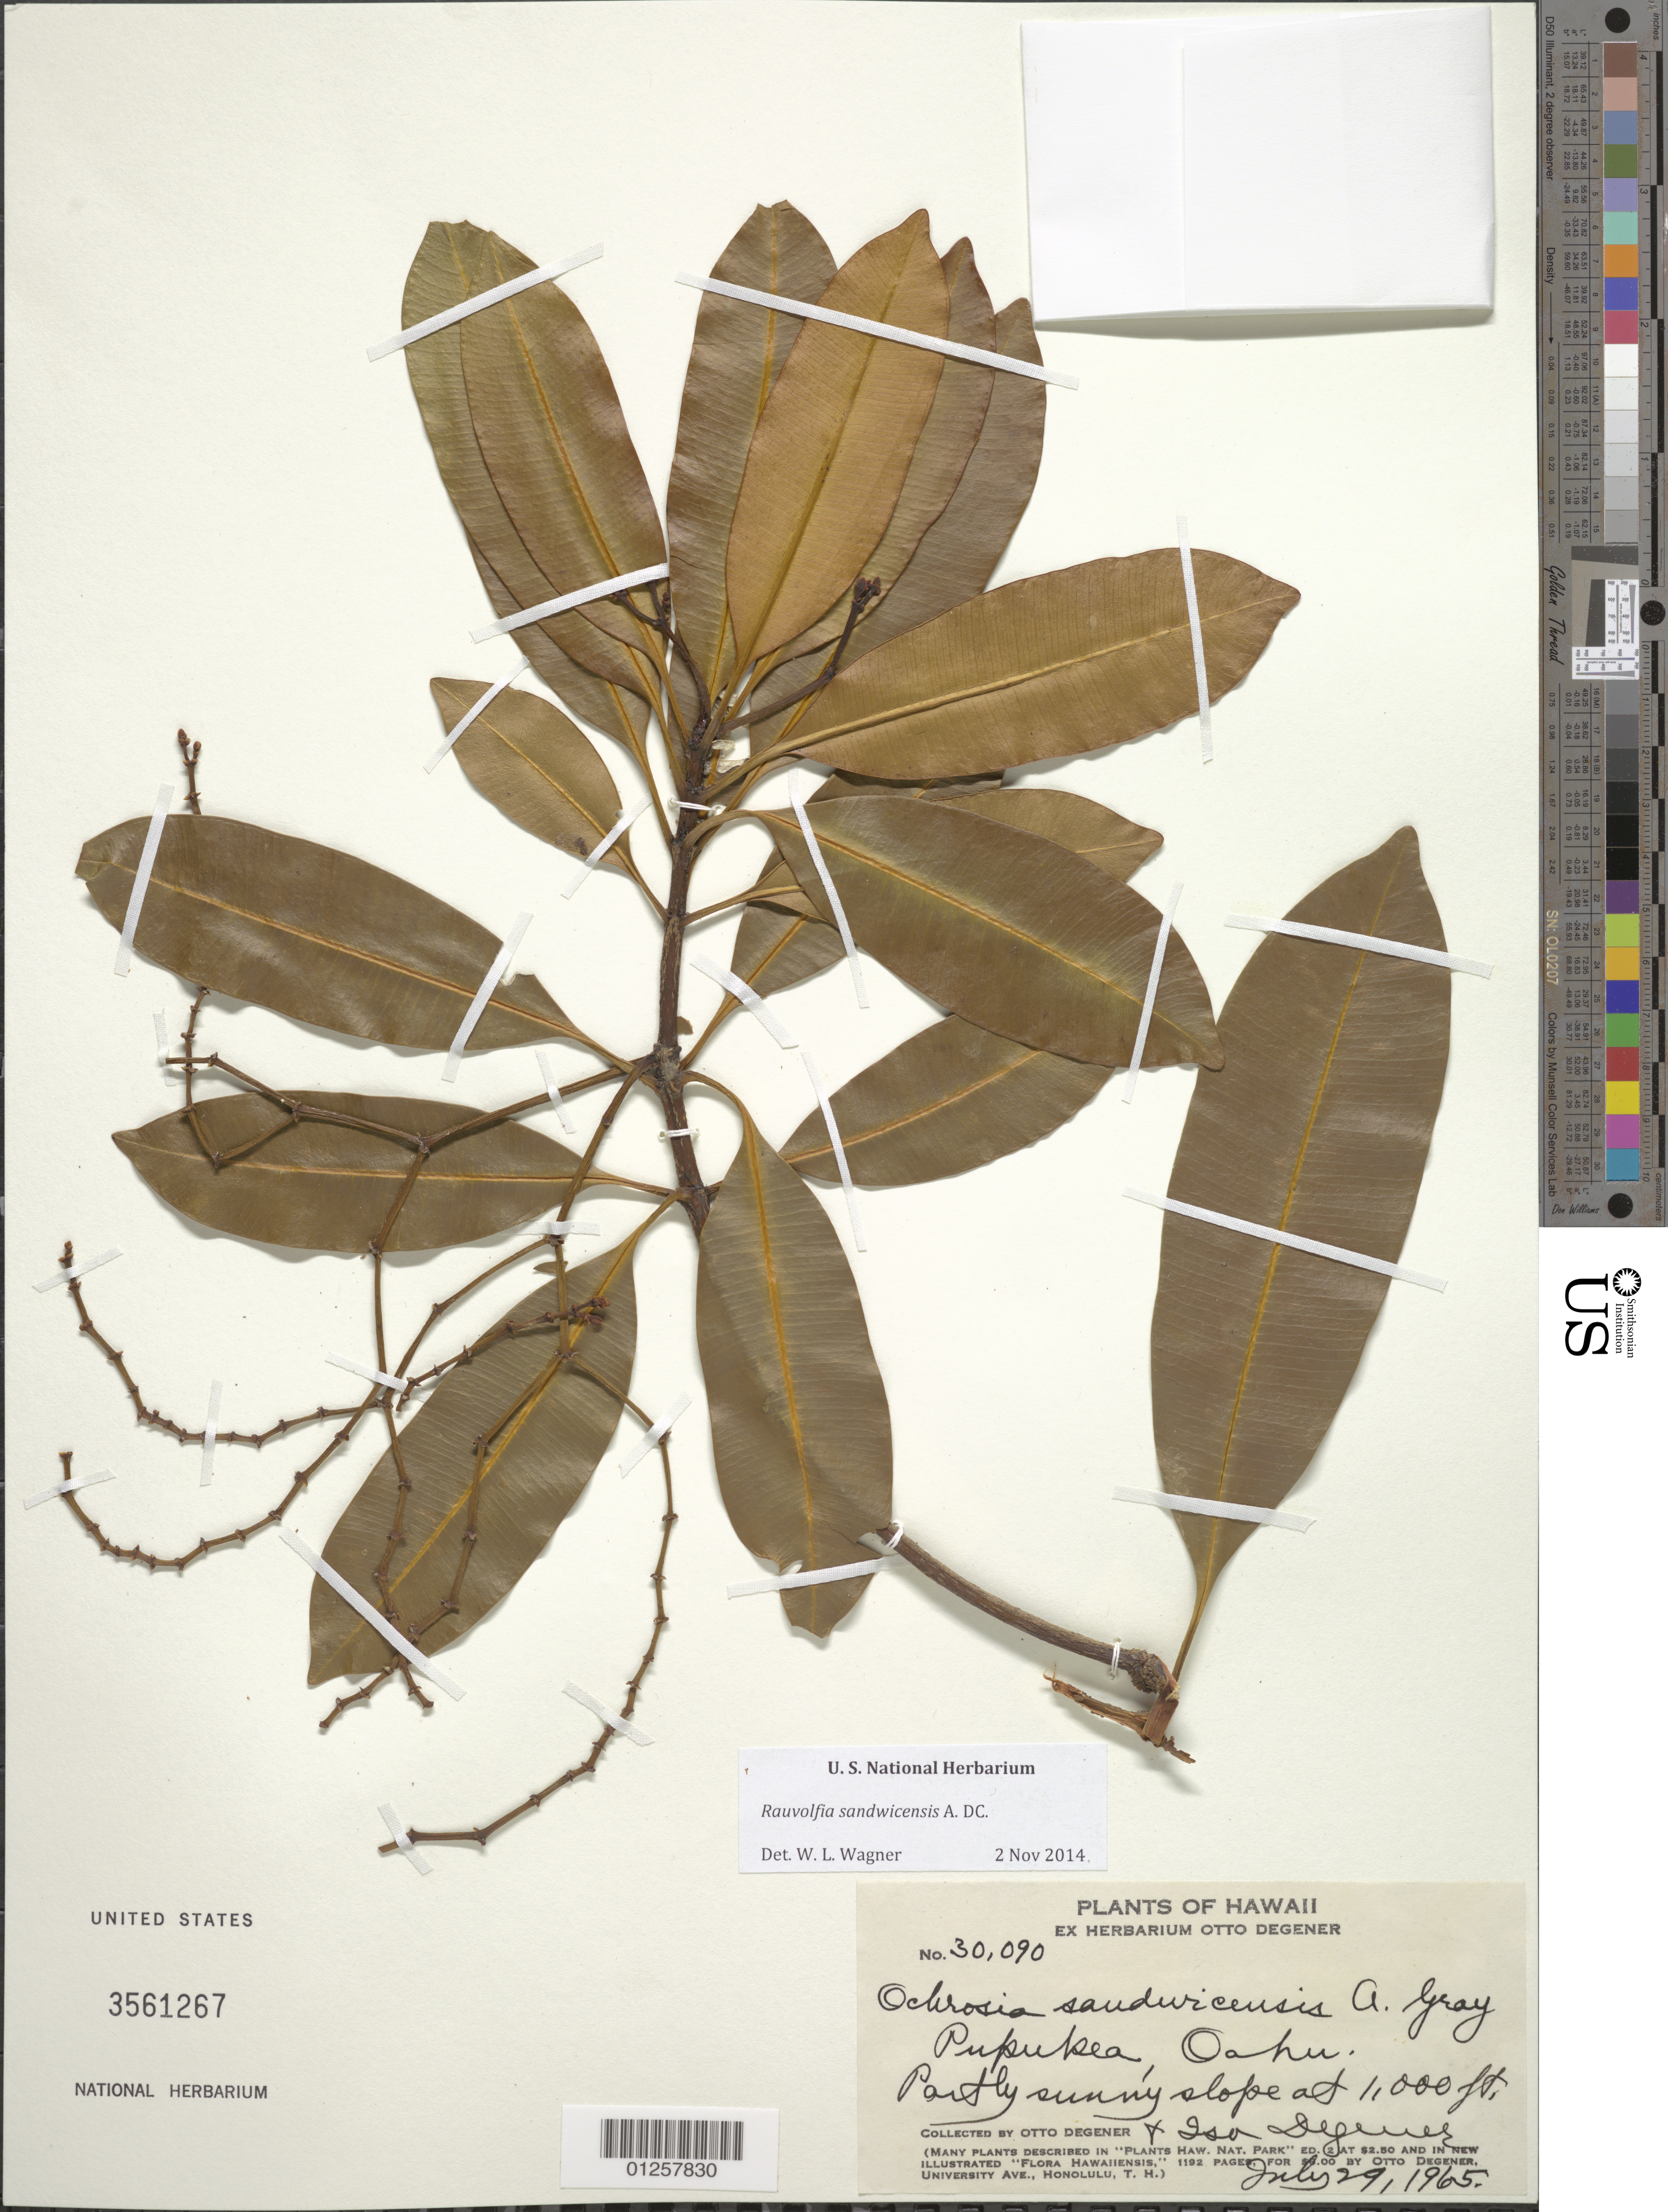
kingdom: Plantae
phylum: Tracheophyta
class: Magnoliopsida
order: Gentianales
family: Apocynaceae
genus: Rauvolfia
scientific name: Rauvolfia sandwicensis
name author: A. DC.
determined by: Wagner, W. L., (BOT), Smithsonian Institution - National Museum of Natural History (UNITED STATES)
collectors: O. Degener & I. Degener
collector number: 30090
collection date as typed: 29 Jul 1965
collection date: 1965-07-29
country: United States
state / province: Hawaii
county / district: Honolulu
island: Oahu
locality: Pupukea.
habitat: Sunny slope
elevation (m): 305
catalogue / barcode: US 3561267